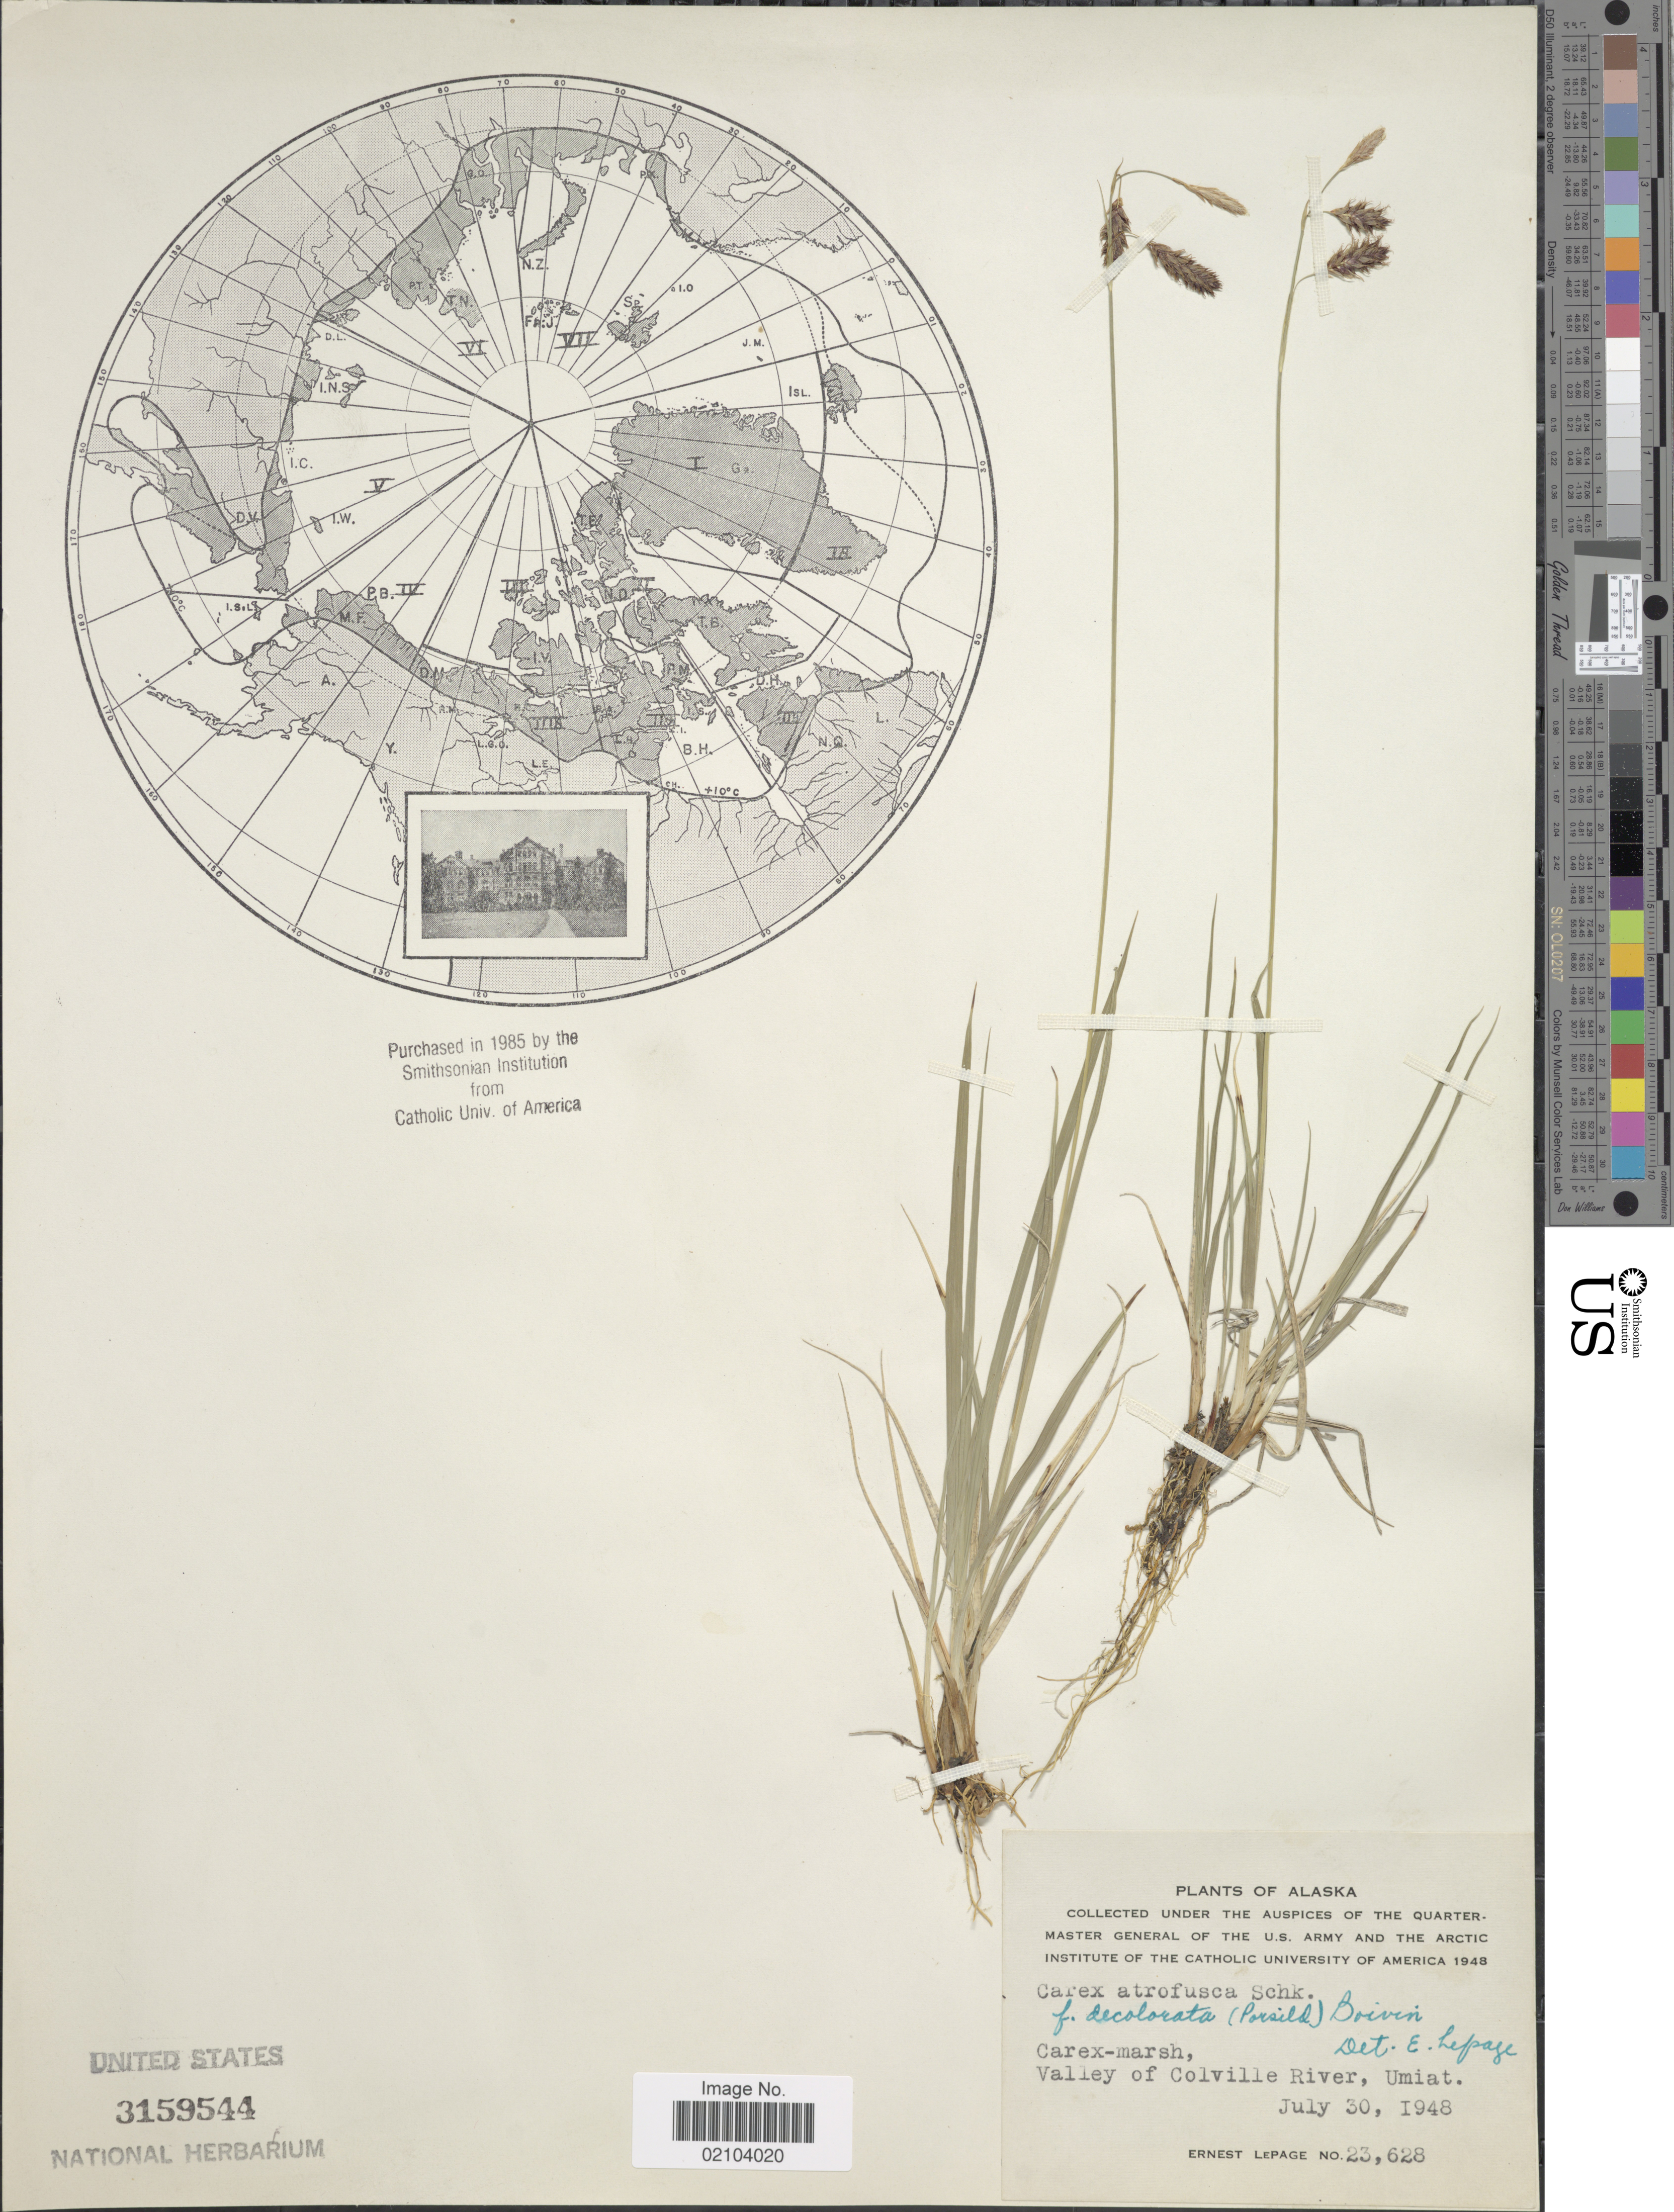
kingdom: Plantae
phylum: Tracheophyta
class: Liliopsida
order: Poales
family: Cyperaceae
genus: Carex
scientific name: Carex atrofusca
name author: Schkuhr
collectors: E. Lepage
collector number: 23628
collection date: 1948-07-30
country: United States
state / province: Alaska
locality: Valley of Colville River, Umiat.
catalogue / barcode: US 3159544